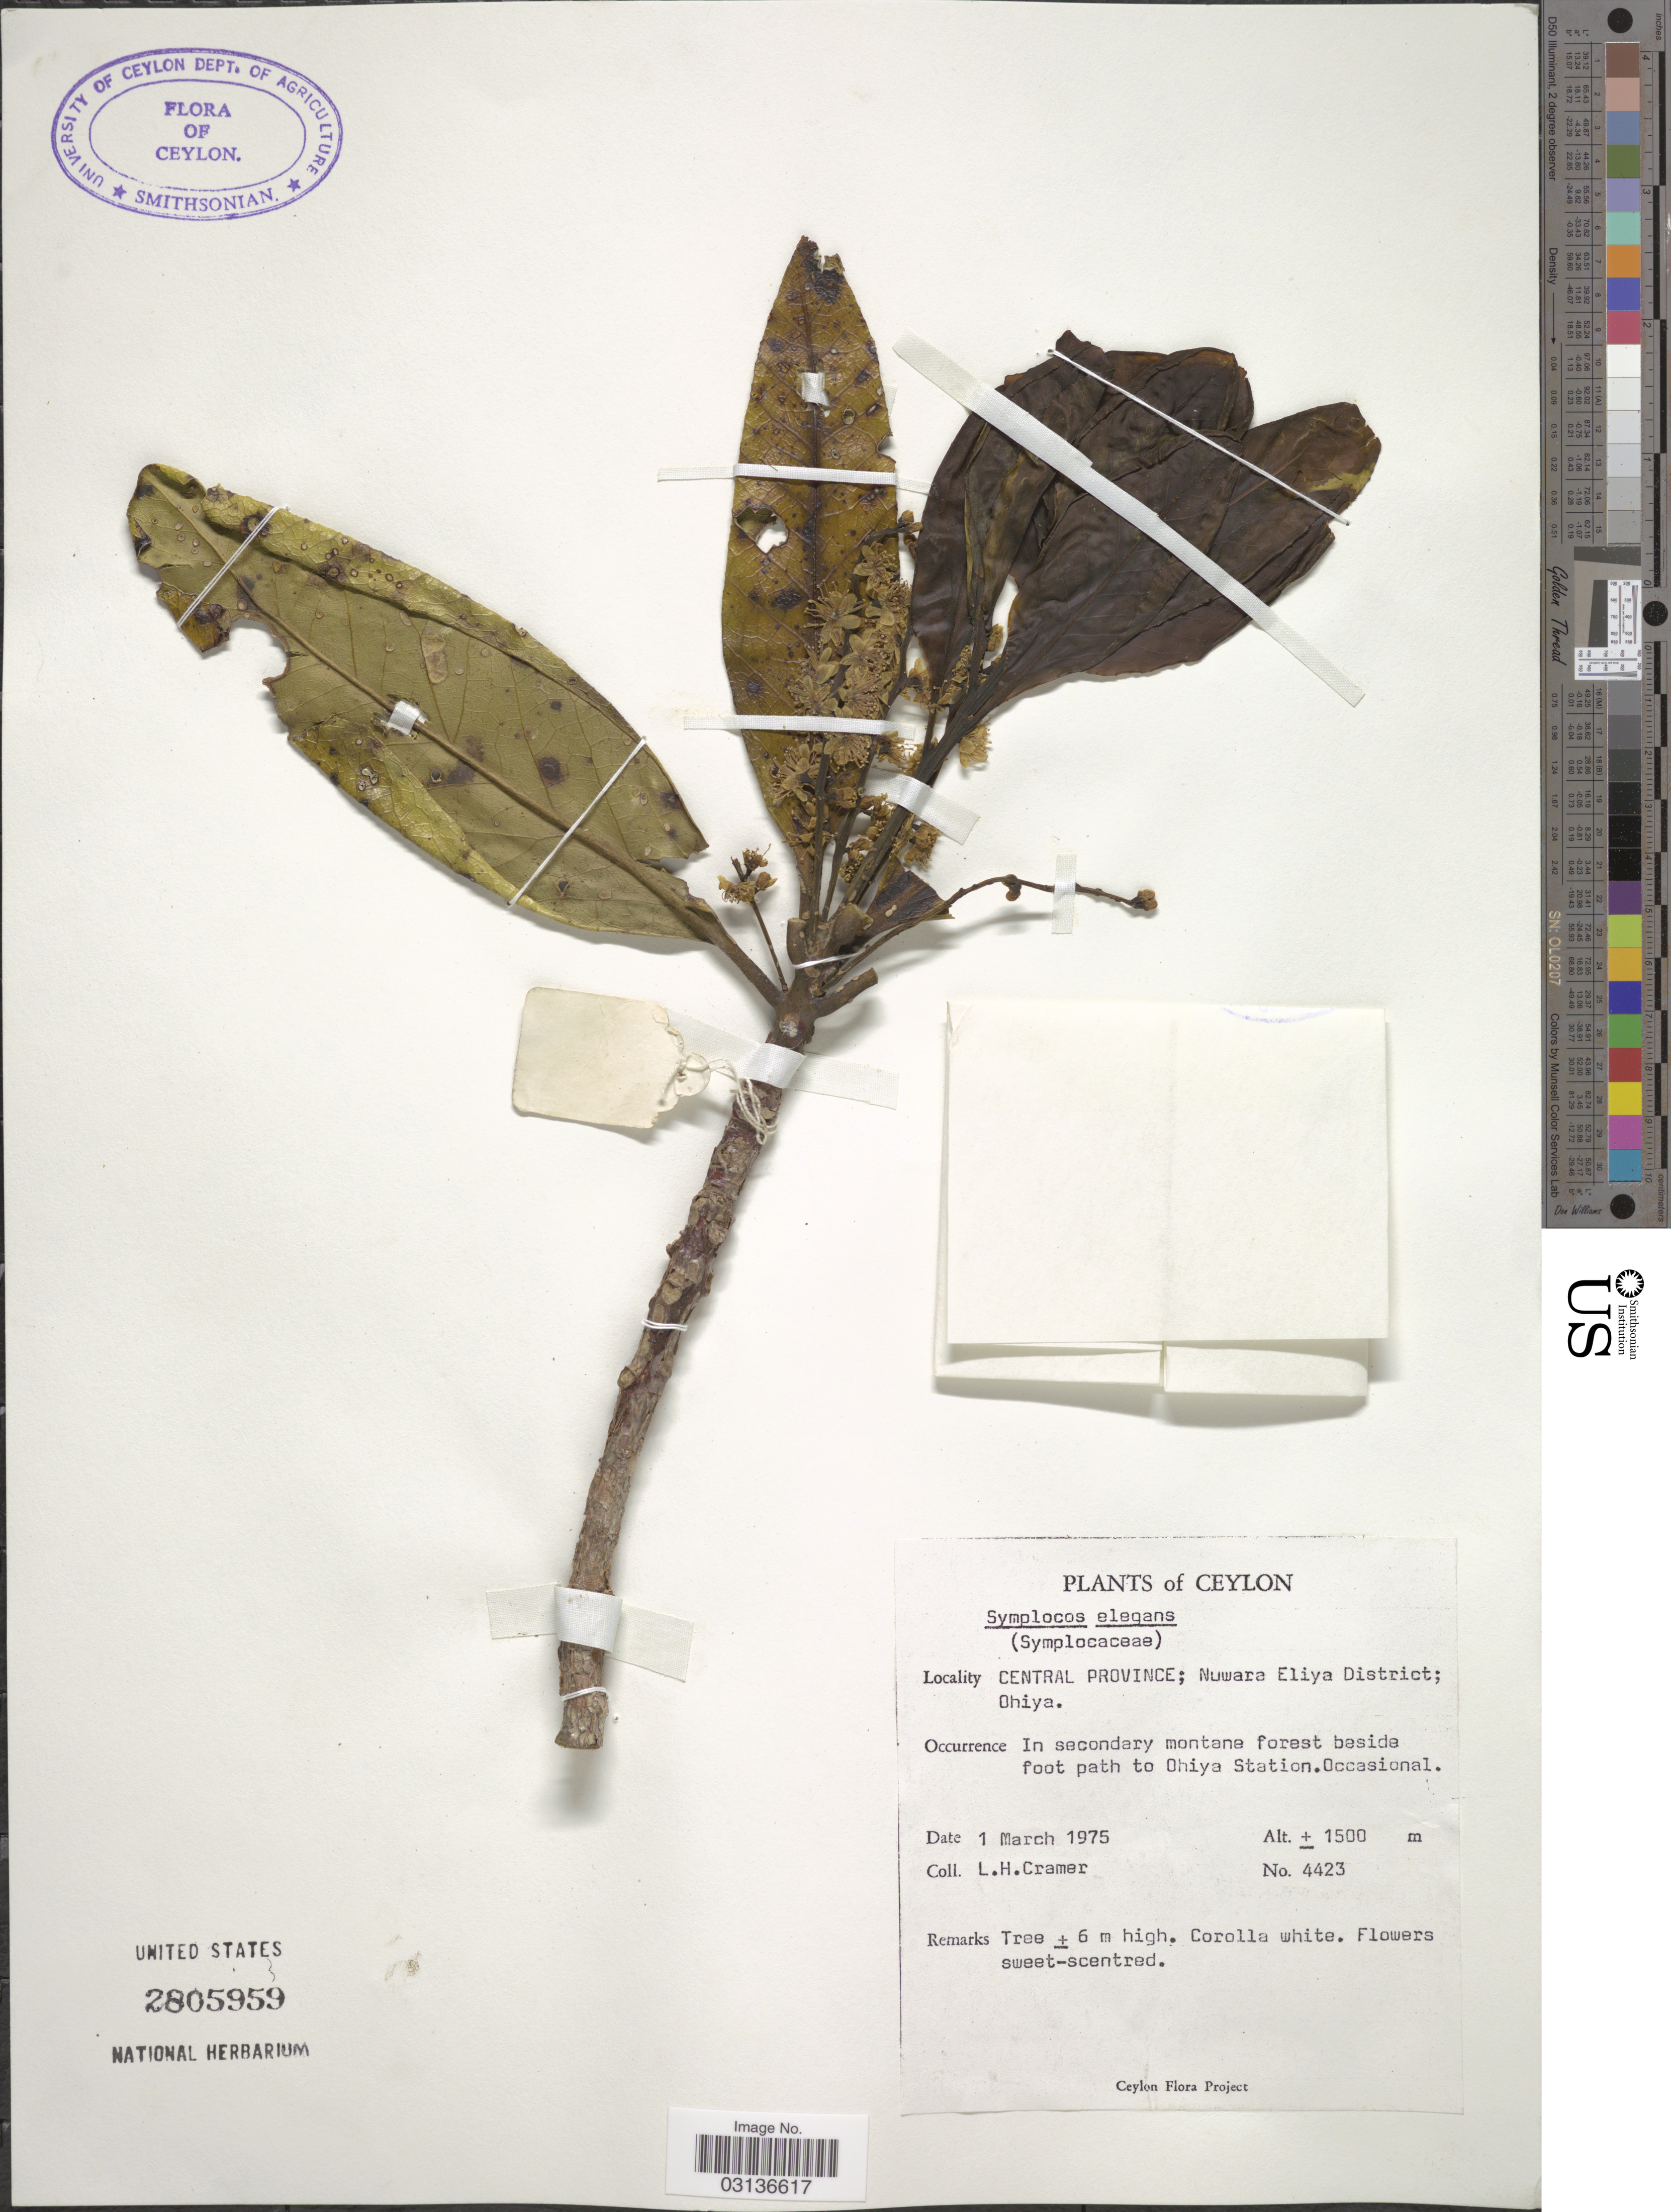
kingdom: Plantae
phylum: Tracheophyta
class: Magnoliopsida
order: Ericales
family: Symplocaceae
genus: Symplocos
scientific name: Symplocos elegans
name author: Thwaites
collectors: L. H. Cramer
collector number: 4423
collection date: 1975-03-01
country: Sri Lanka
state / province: Central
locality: Ceylon. Nuwara Eliya District; Ohiya. In secondary montane forest beside foot path to Ohiya Station.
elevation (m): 1500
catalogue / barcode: US 2805959